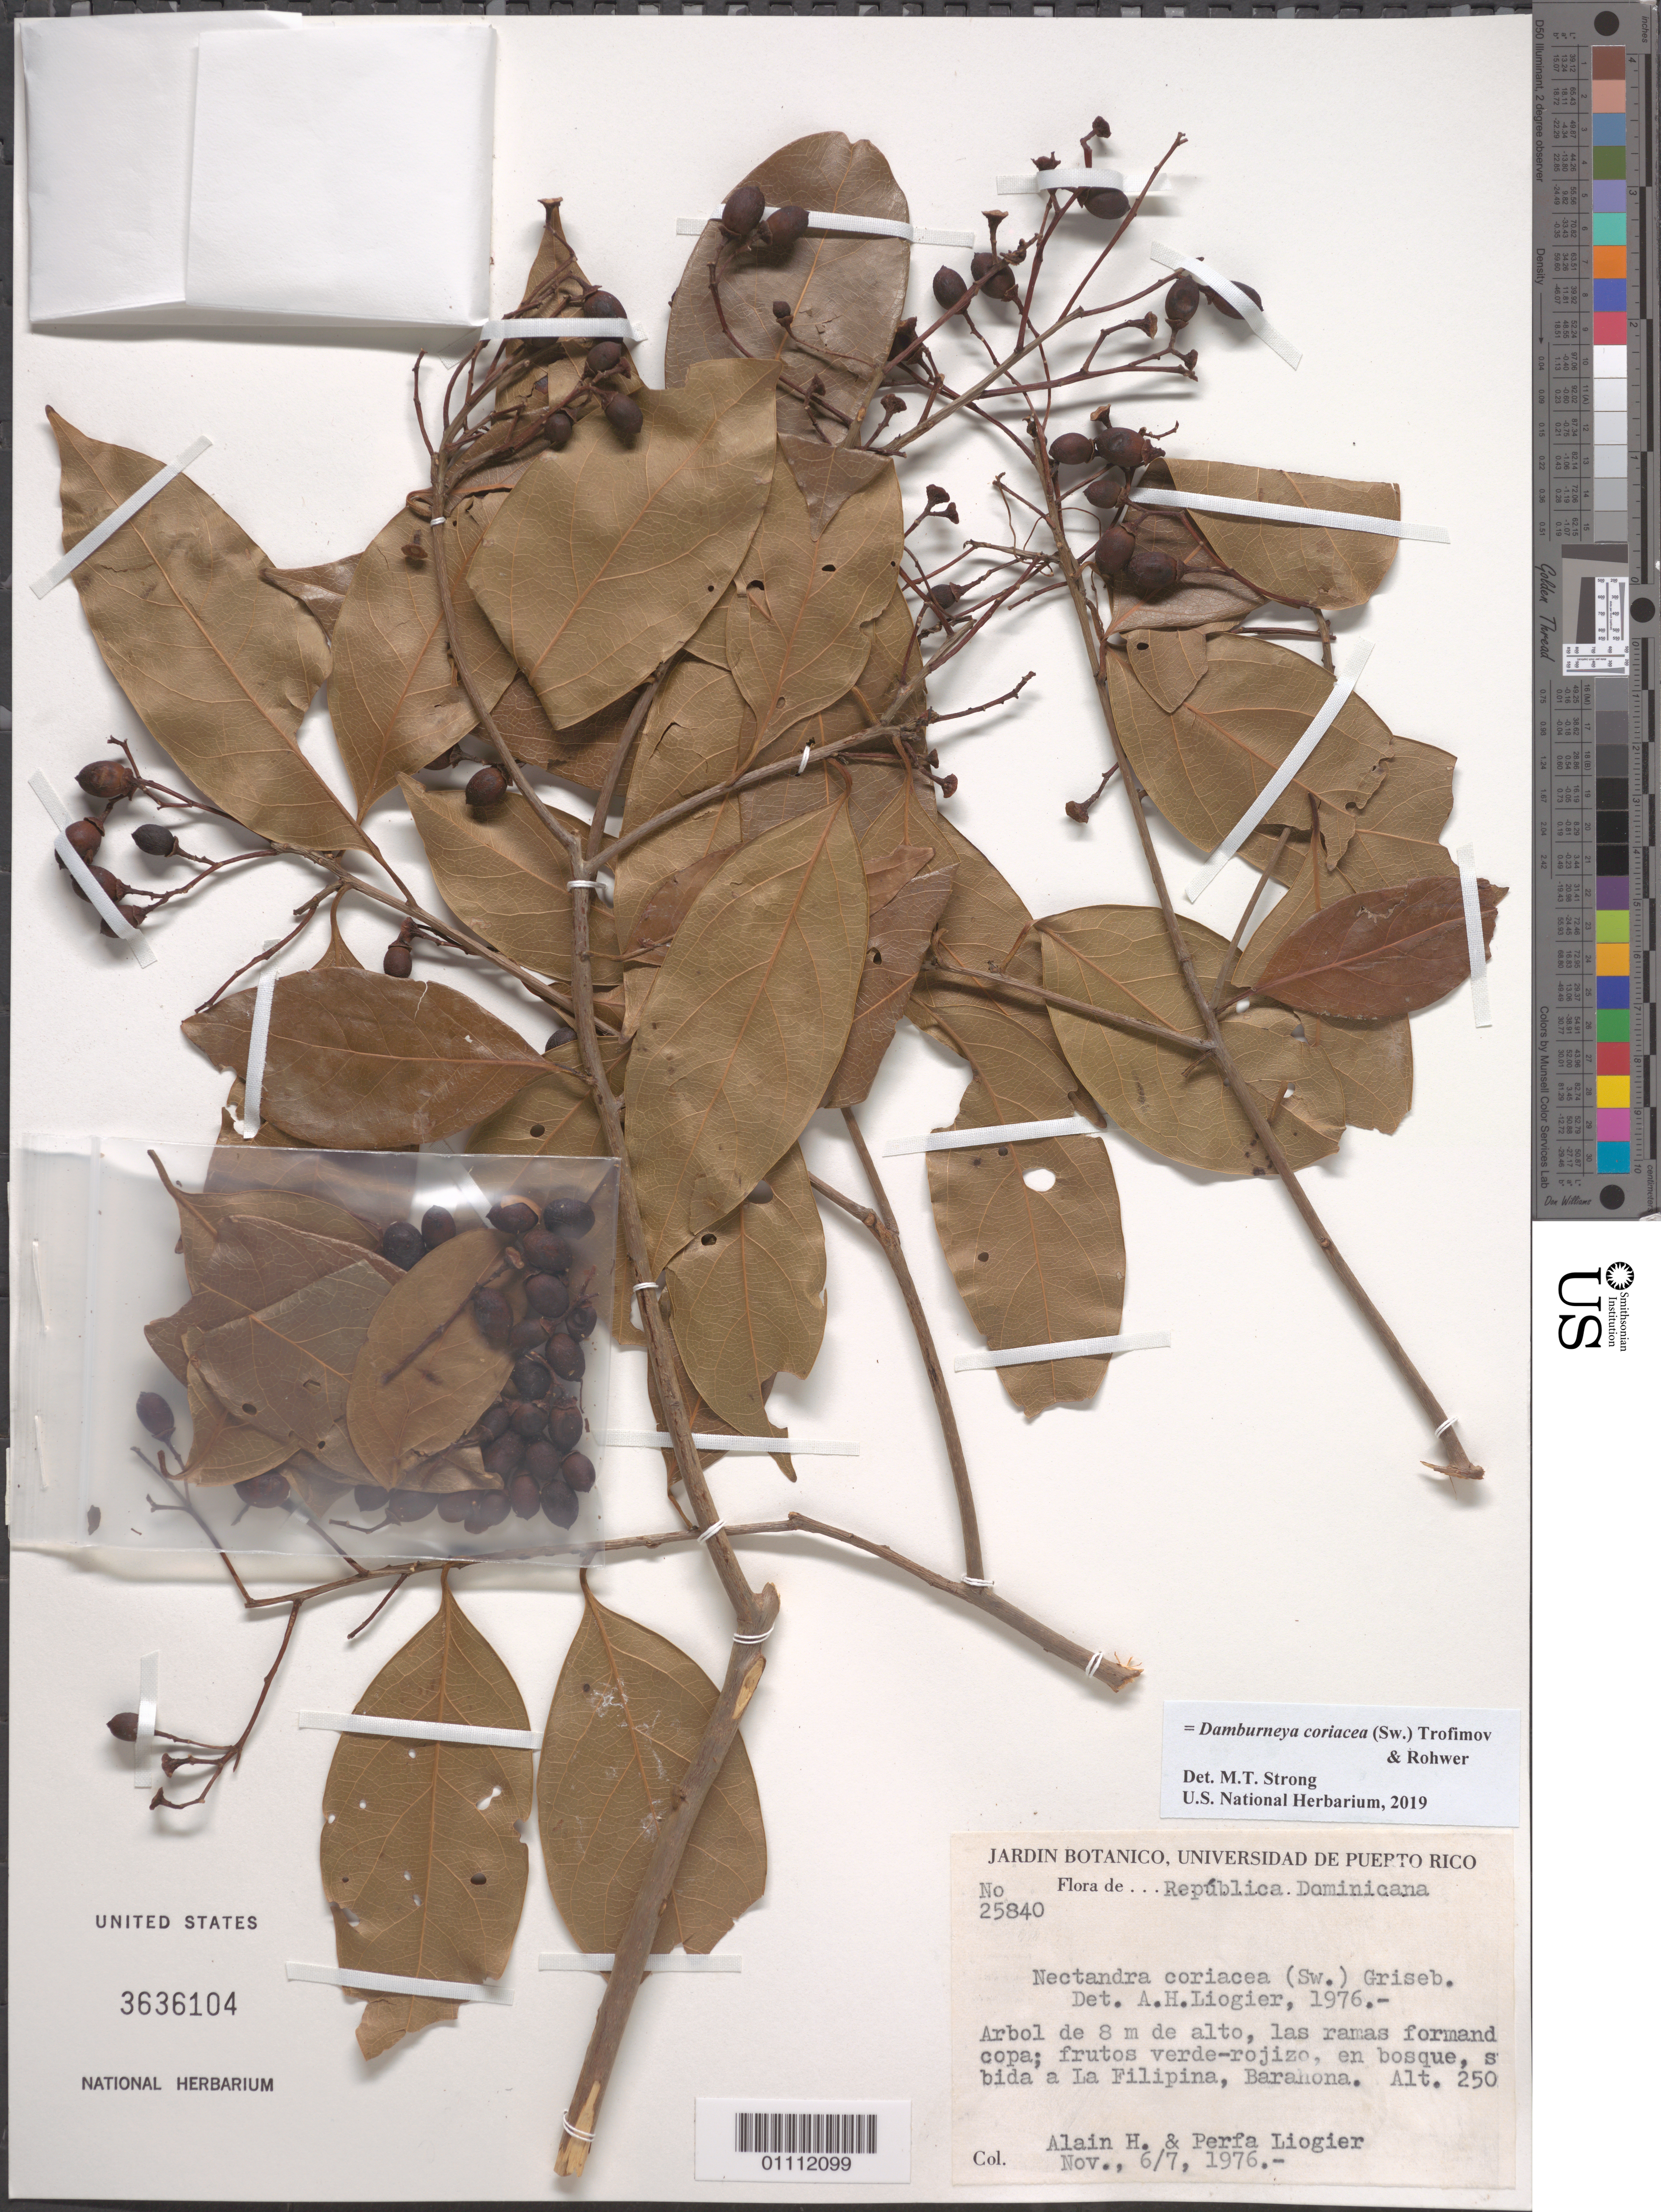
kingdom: Plantae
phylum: Tracheophyta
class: Magnoliopsida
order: Laurales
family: Lauraceae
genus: Damburneya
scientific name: Damburneya coriacea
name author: (Sw.) Trofimov & Rohwer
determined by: Strong, M. T., (US), Smithsonian Institution - National Museum of Natural History (UNITED STATES)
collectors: A. H. Liogier & M. P. Liogier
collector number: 25840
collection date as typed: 06 Nov 1976 to 07 Nov 1976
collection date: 1976-11-06/1976-11-07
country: Dominican Republic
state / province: Barahona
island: Hispaniola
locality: La Filipina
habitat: En bosque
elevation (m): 250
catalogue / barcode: US 3636104